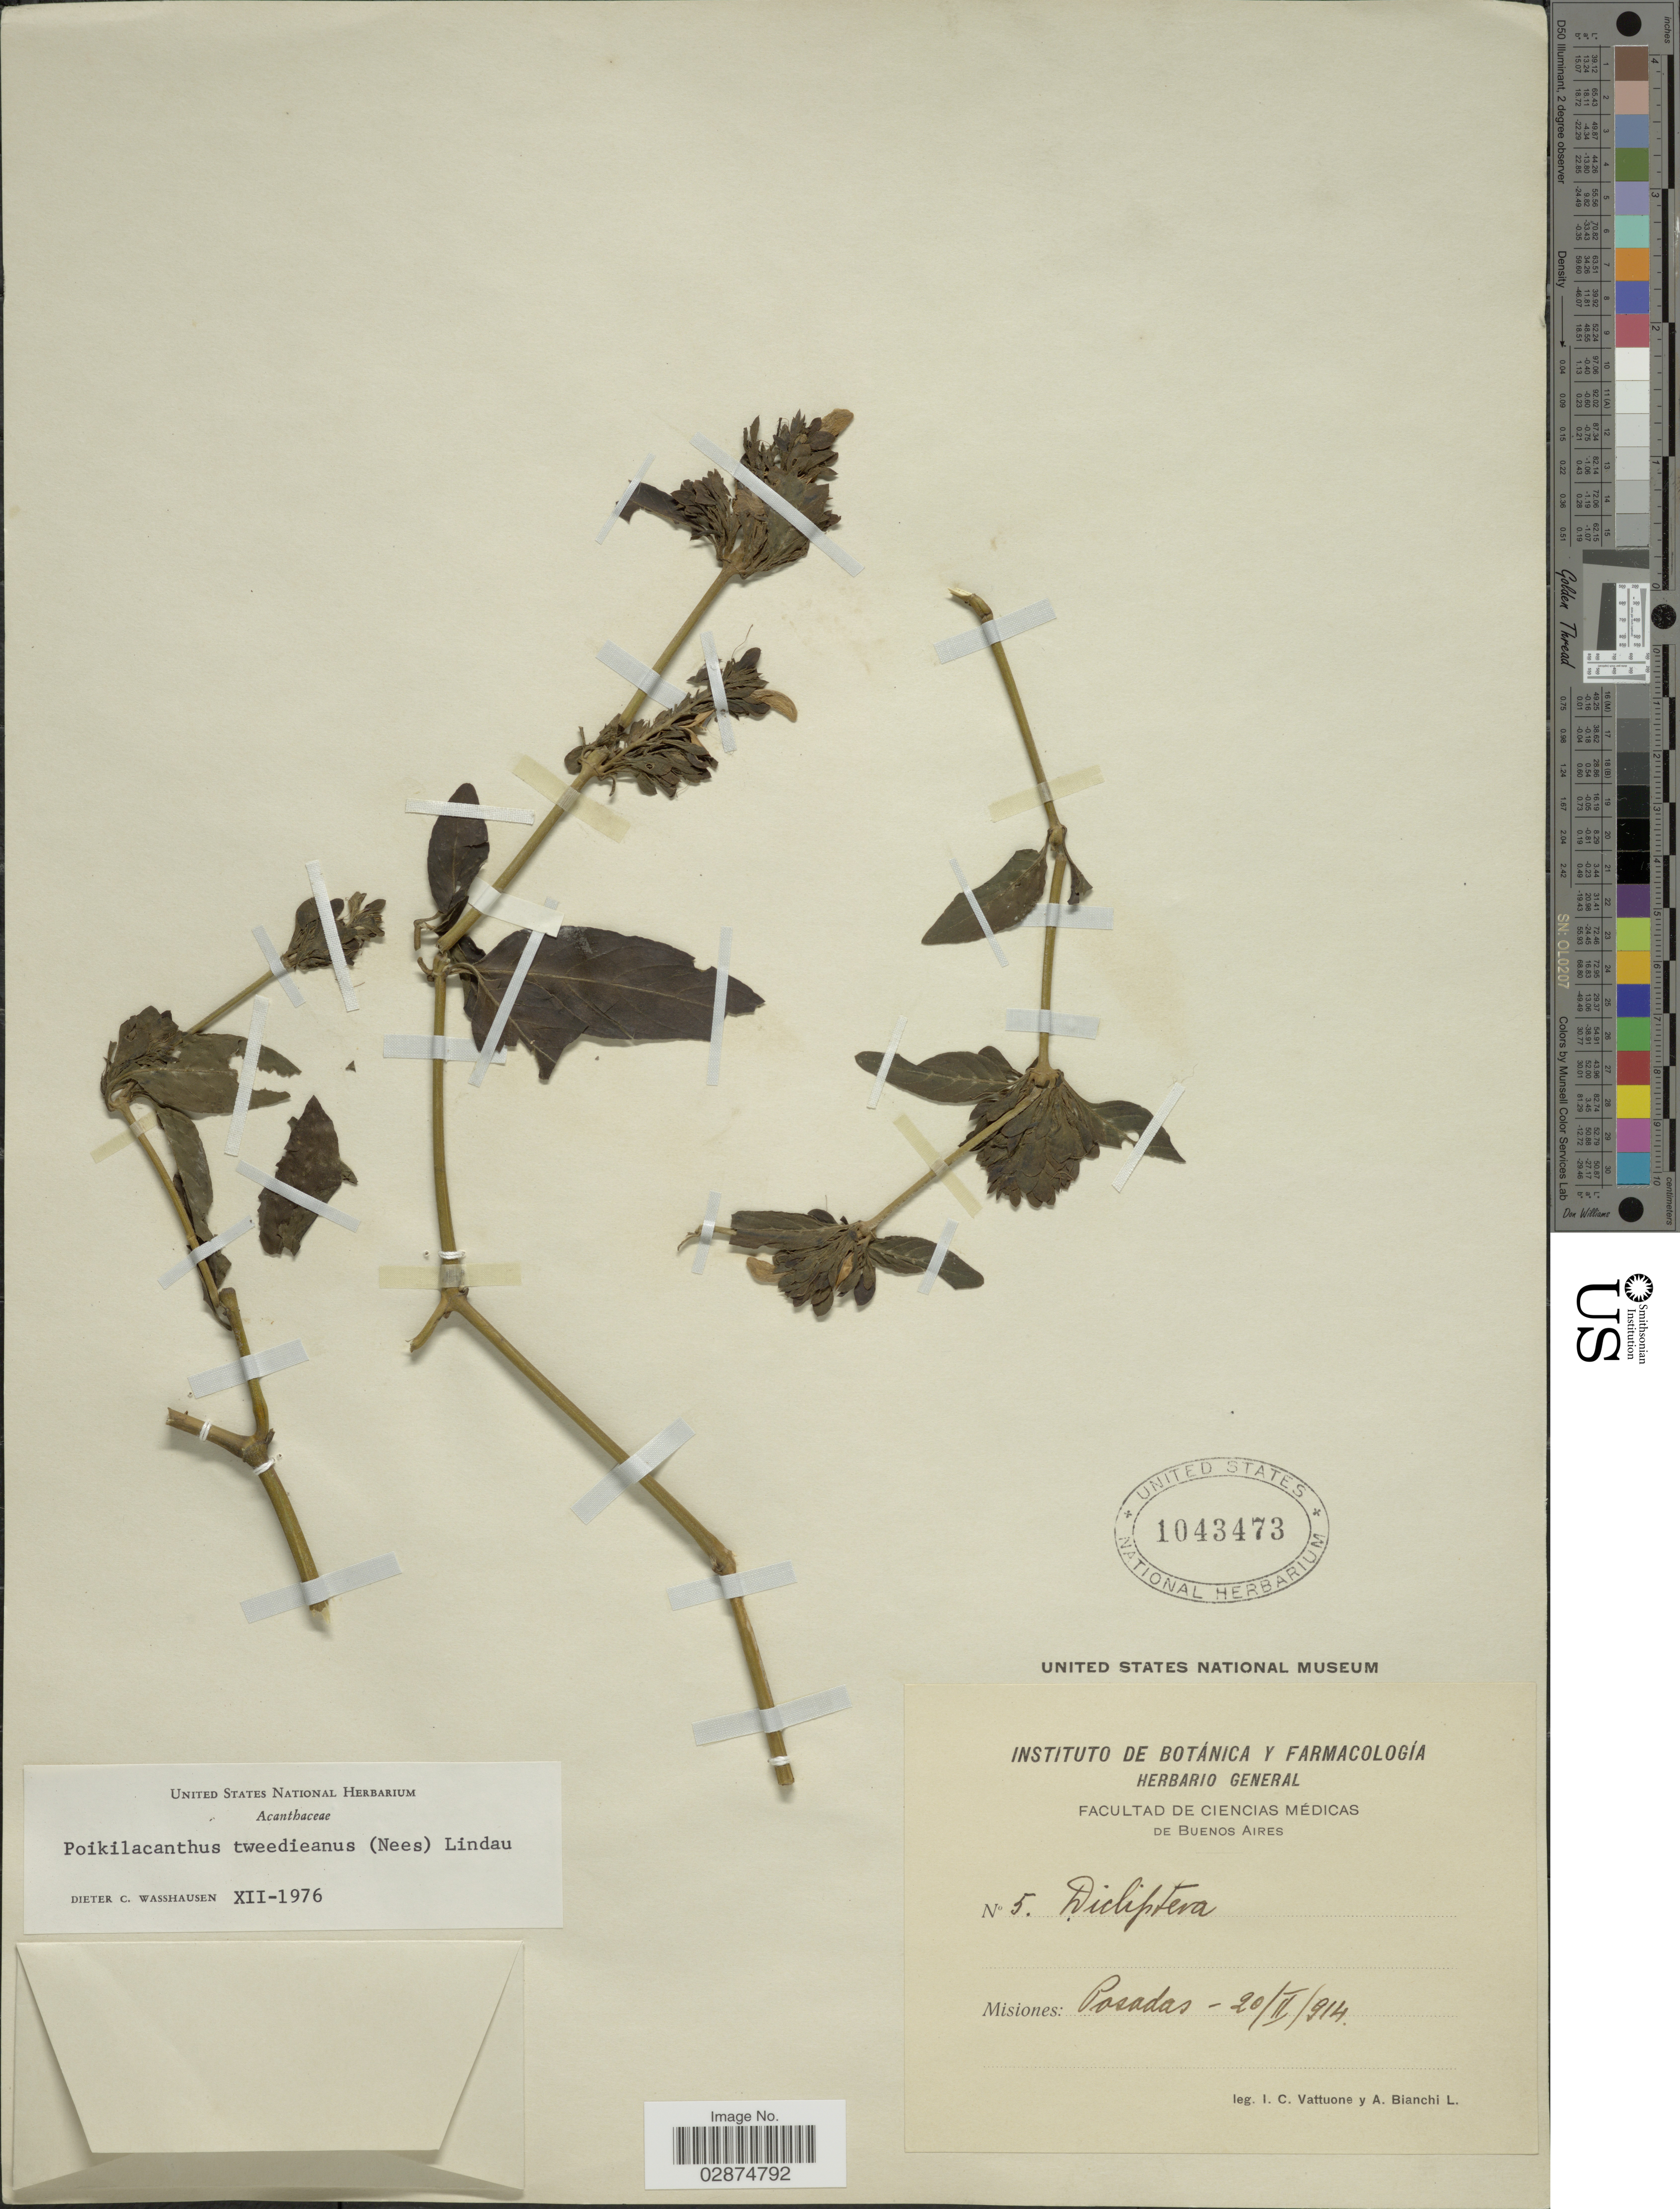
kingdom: Plantae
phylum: Tracheophyta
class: Magnoliopsida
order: Lamiales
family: Acanthaceae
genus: Poikilacanthus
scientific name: Poikilacanthus glandulosus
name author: (Nees) Ariza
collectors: I. Vattuone & A. Bianchi L.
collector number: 5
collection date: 1914-02-20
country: Argentina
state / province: Misiones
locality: Posadas.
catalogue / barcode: US 1043473